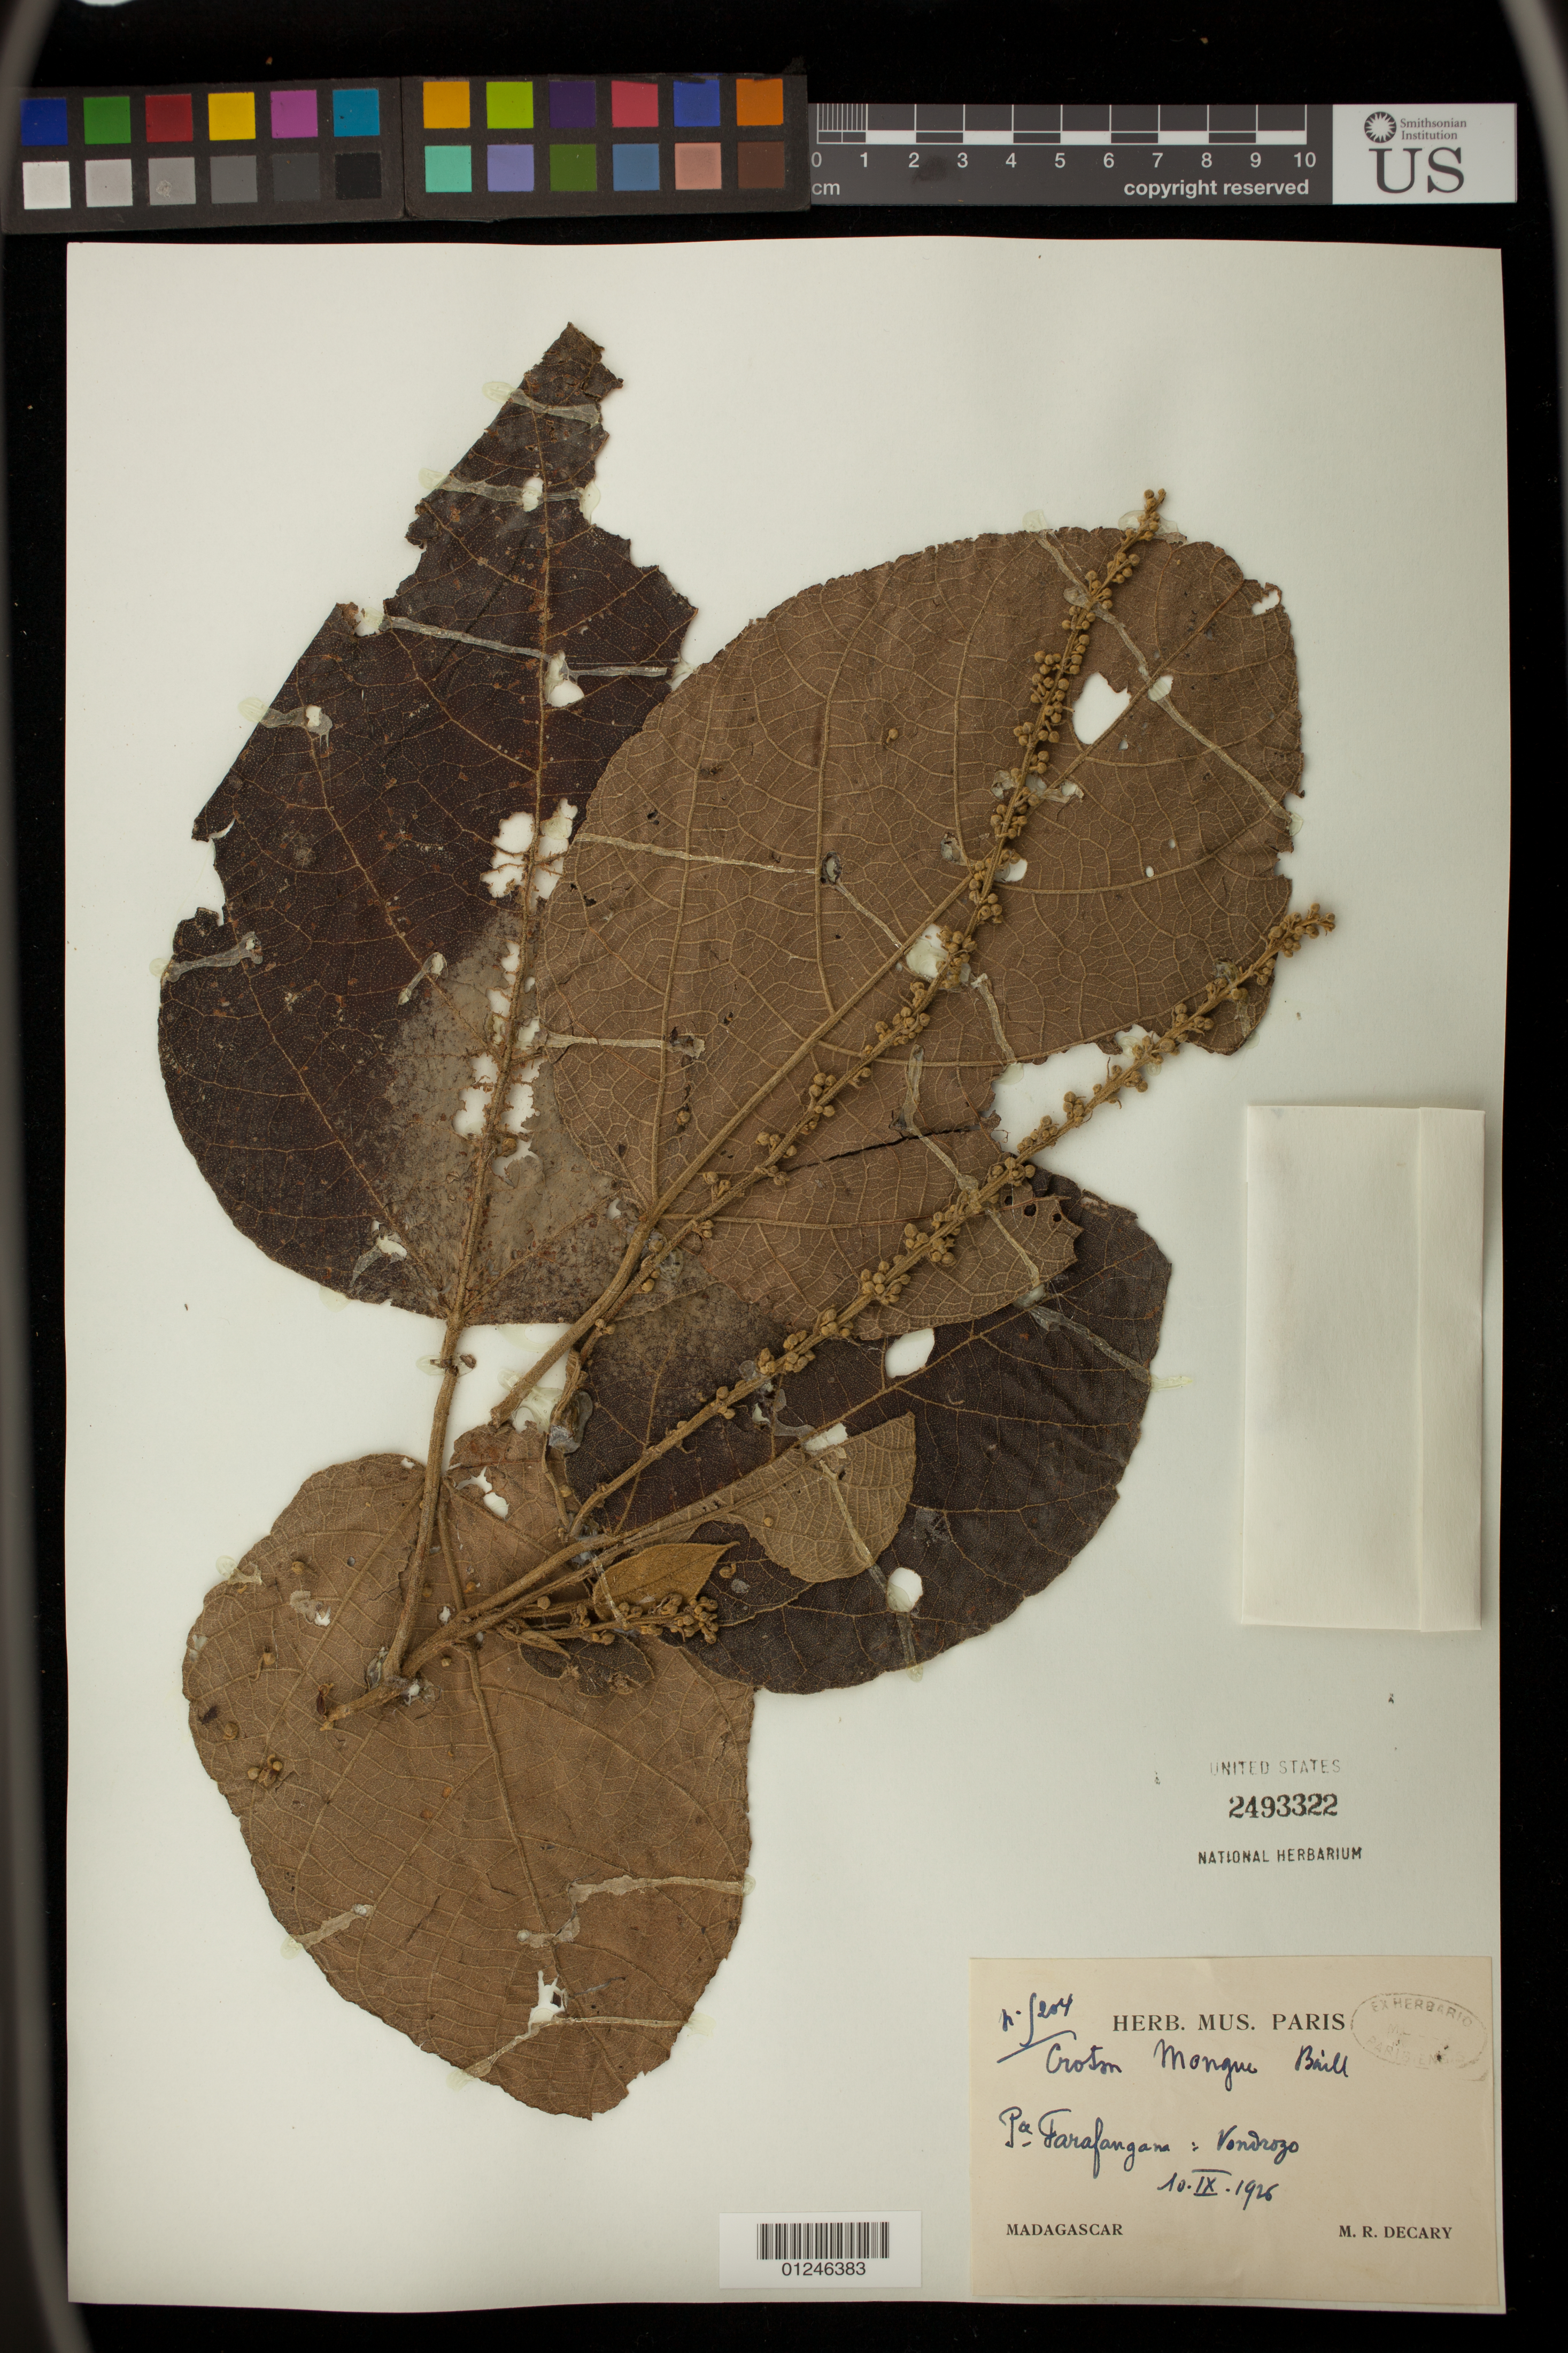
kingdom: Plantae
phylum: Tracheophyta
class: Magnoliopsida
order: Malpighiales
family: Euphorbiaceae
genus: Croton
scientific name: Croton mongue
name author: Baill.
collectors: R. Decary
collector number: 204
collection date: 1926-09-10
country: Madagascar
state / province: Atsimo-Atsinanana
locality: Pa. Farafangana: Vondrozo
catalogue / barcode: US 2493322